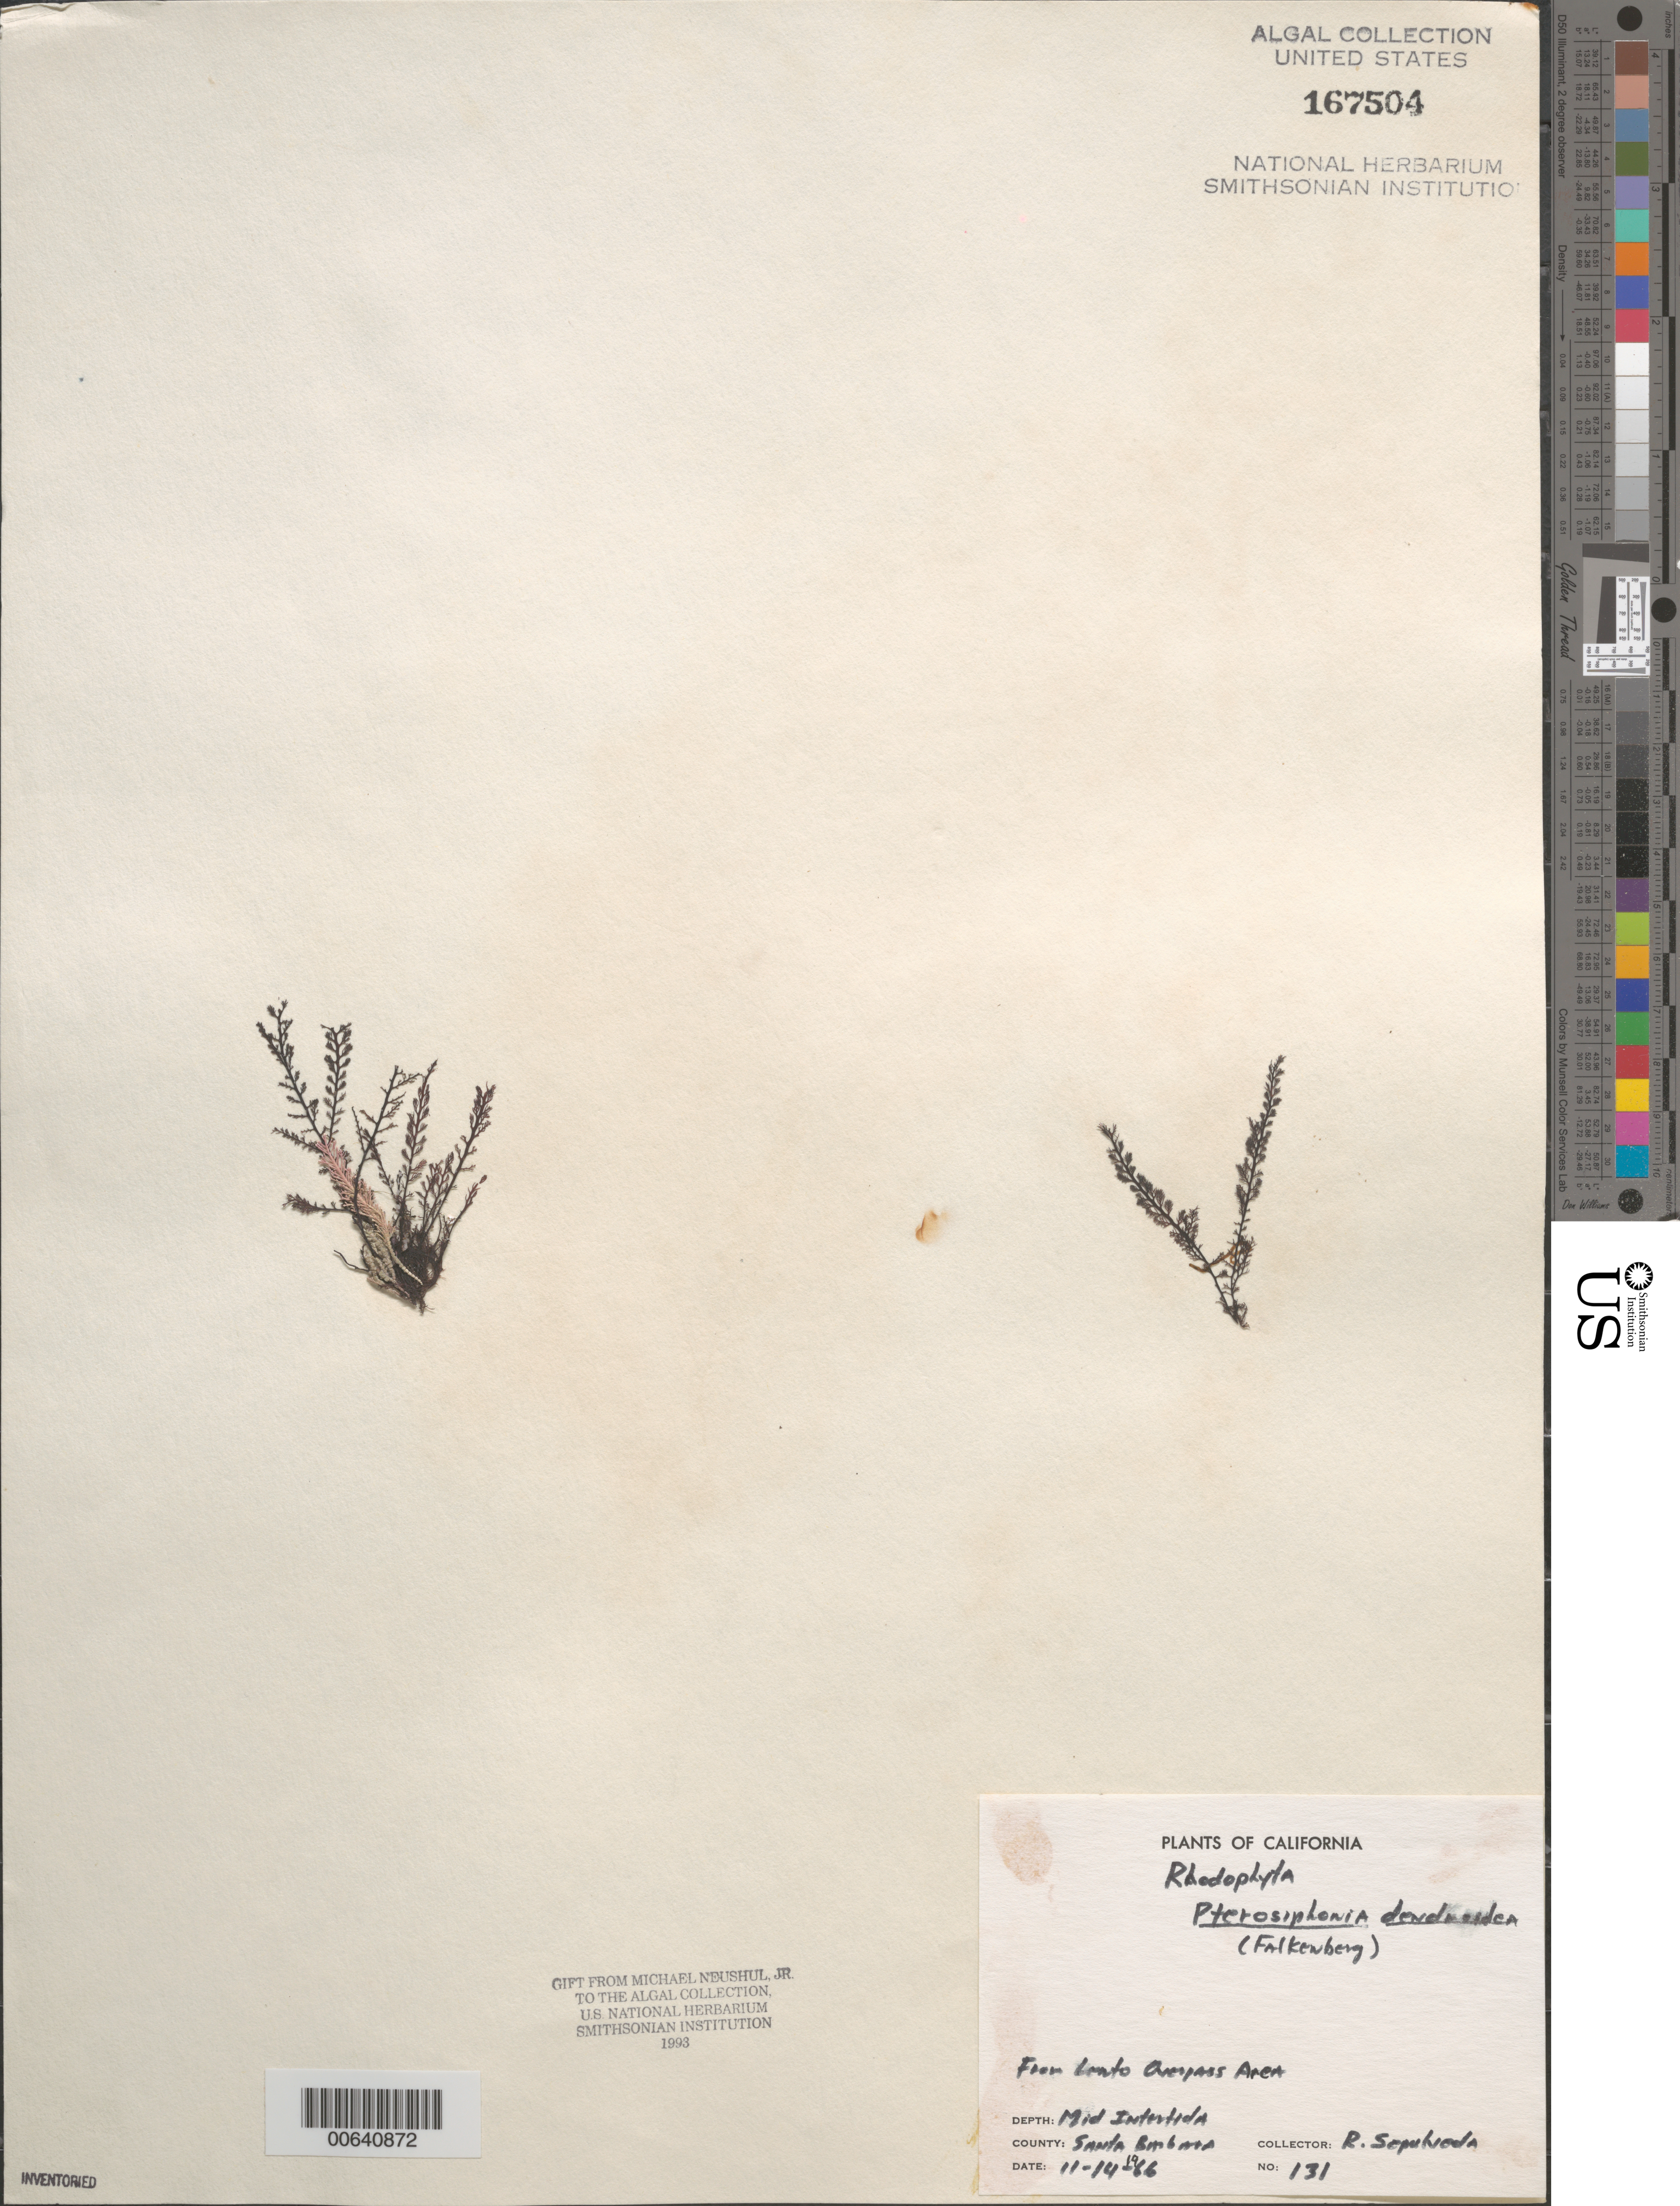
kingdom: Plantae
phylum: Rhodophyta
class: Florideophyceae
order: Ceramiales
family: Rhodomelaceae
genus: Symphyocladiella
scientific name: Symphyocladiella dendroidea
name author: (Montagne) Bustamante et al.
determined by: Algae name updating Project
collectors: R. Sepulveda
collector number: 131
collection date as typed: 14 Nov 1966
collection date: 1966-11-14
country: United States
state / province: California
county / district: Santa Barbara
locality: Lento Overpass area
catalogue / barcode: US 167504